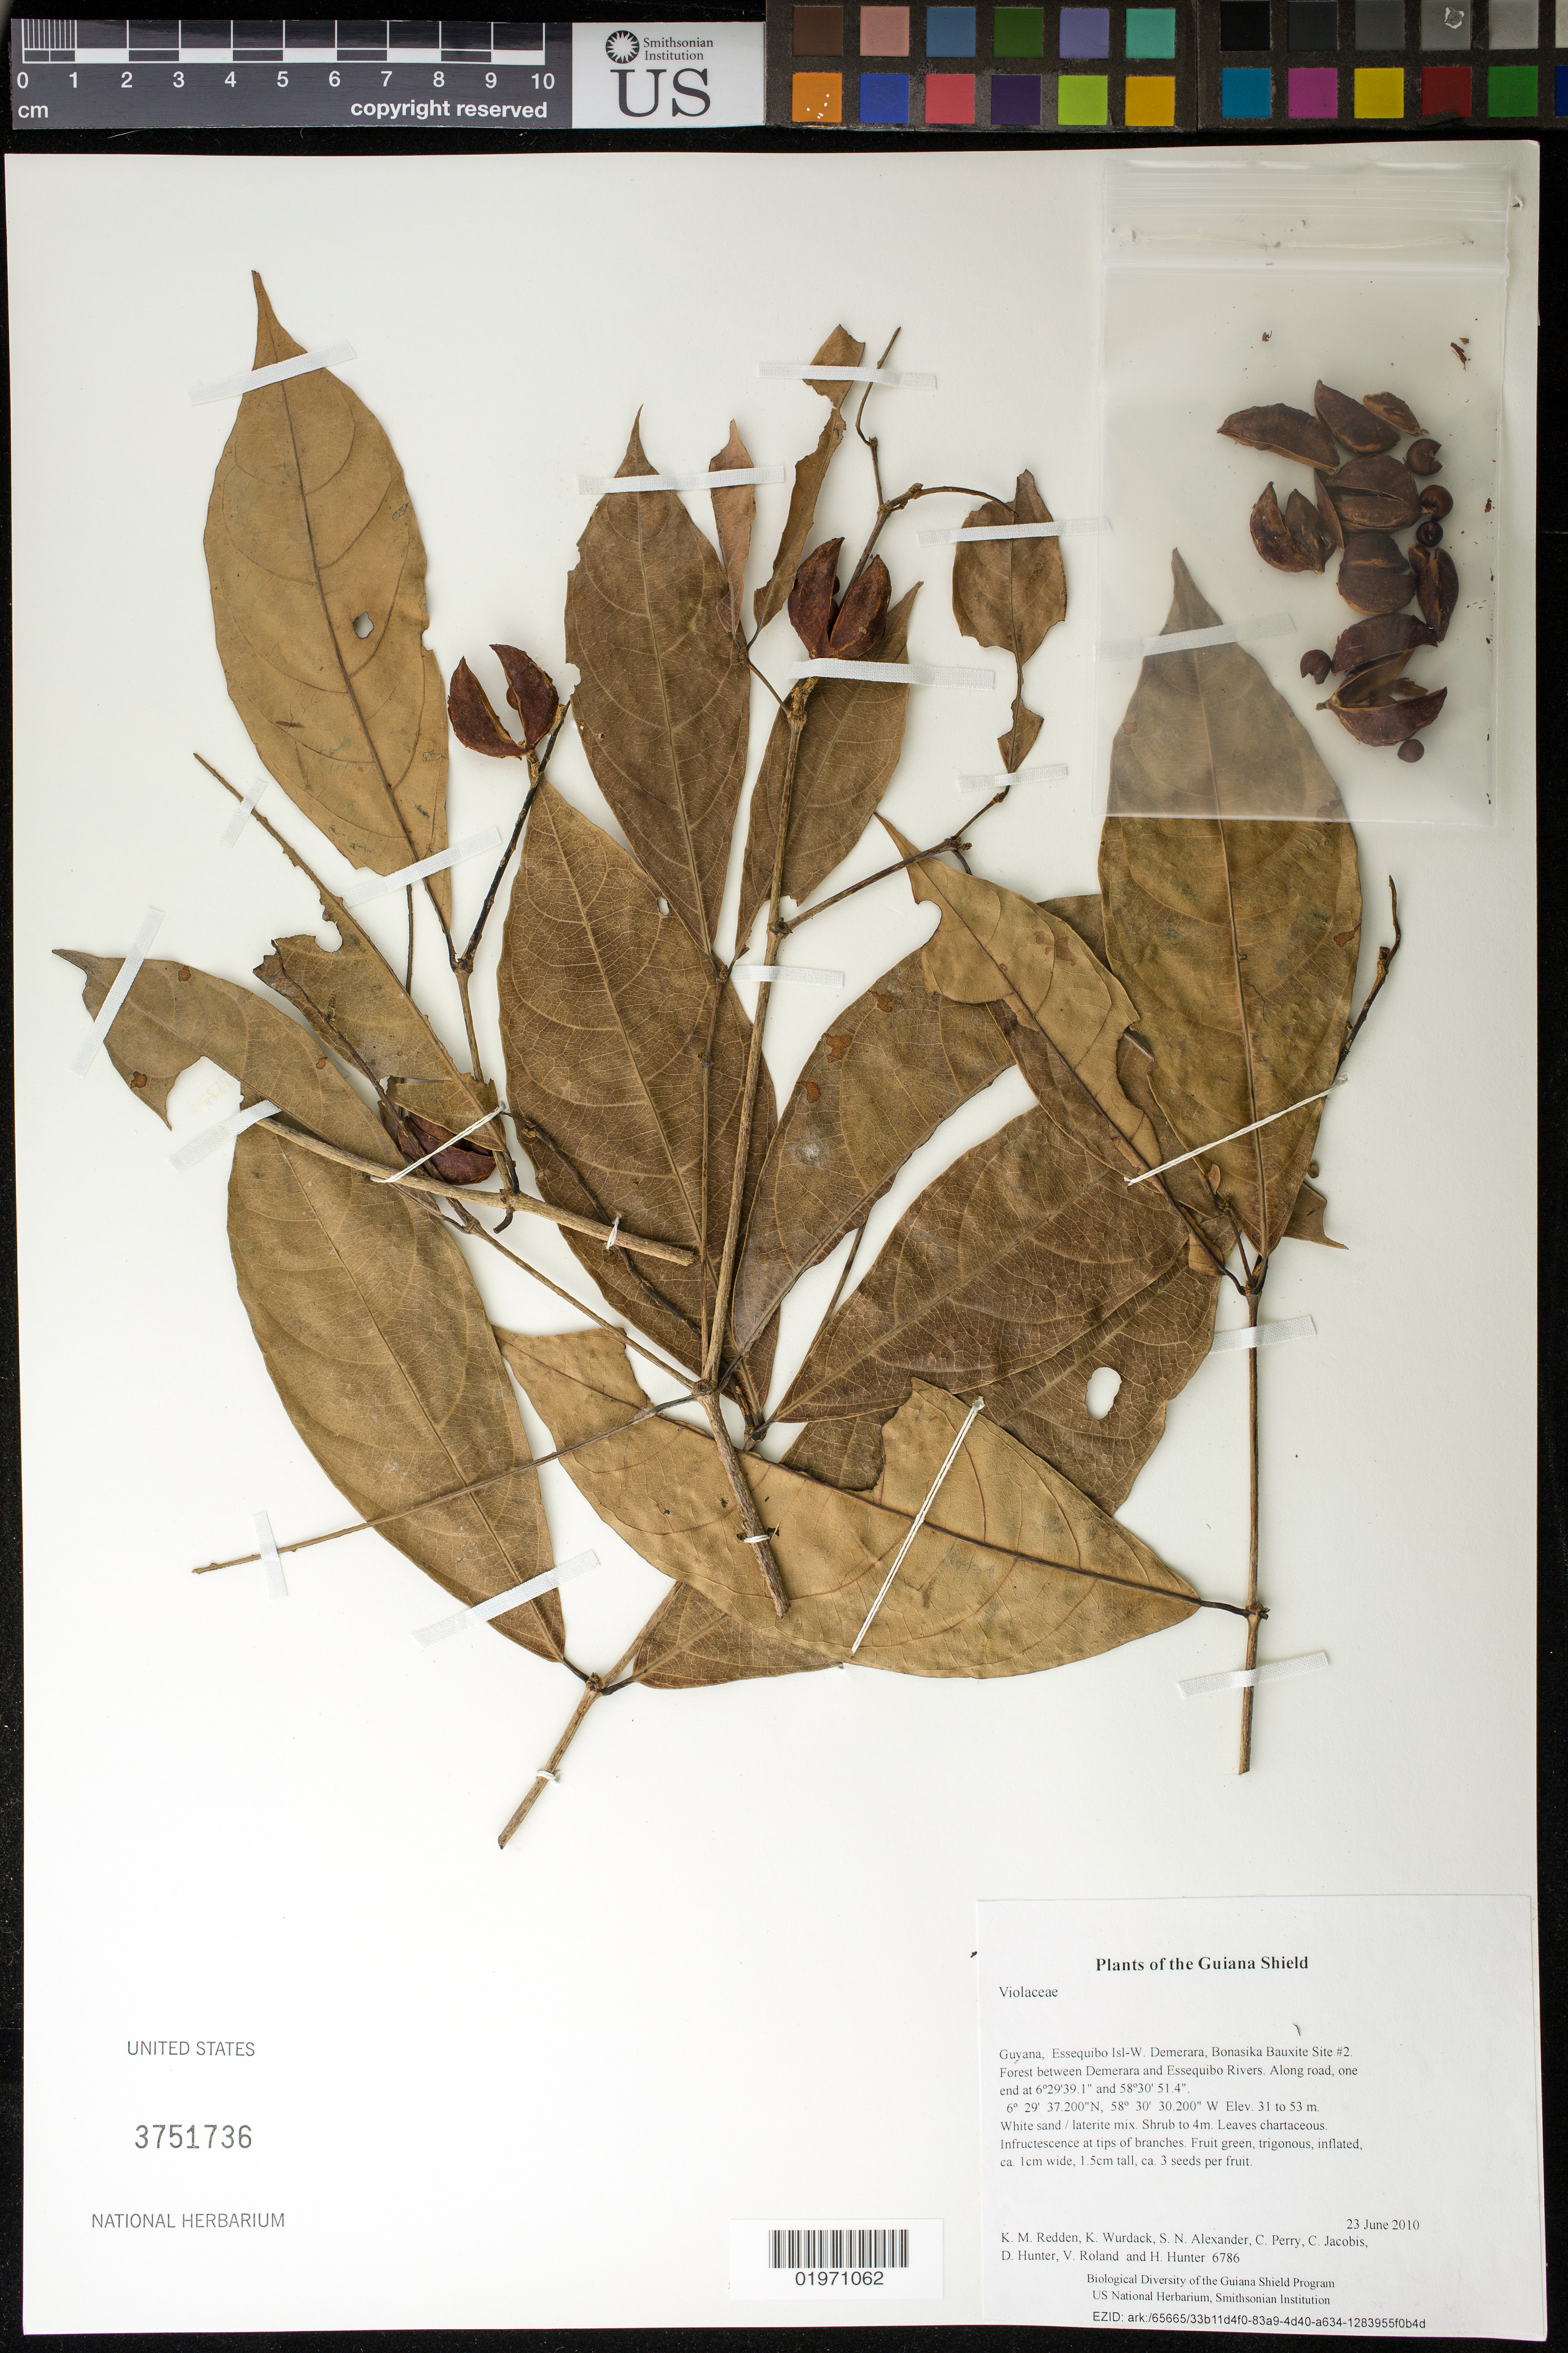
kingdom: Plantae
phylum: Tracheophyta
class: Magnoliopsida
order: Malpighiales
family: Violaceae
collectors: K. M. Redden, K. Wurdack, S. N. Alexander, C. Perry, C. Jacobis, D. Hunter, V. Roland & H. Hunter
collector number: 6786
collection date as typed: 23 June 2010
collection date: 2010-06-23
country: Guyana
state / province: Essequibo Isl-W. Demerara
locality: Bonasika Bauxite Site #2. Forest between Demerara and Essequibo Rivers. Along road, one end at 6º29'39.1" and 58º30' 51.4"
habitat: White sand / laterite mix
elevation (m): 31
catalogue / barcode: US 3751736